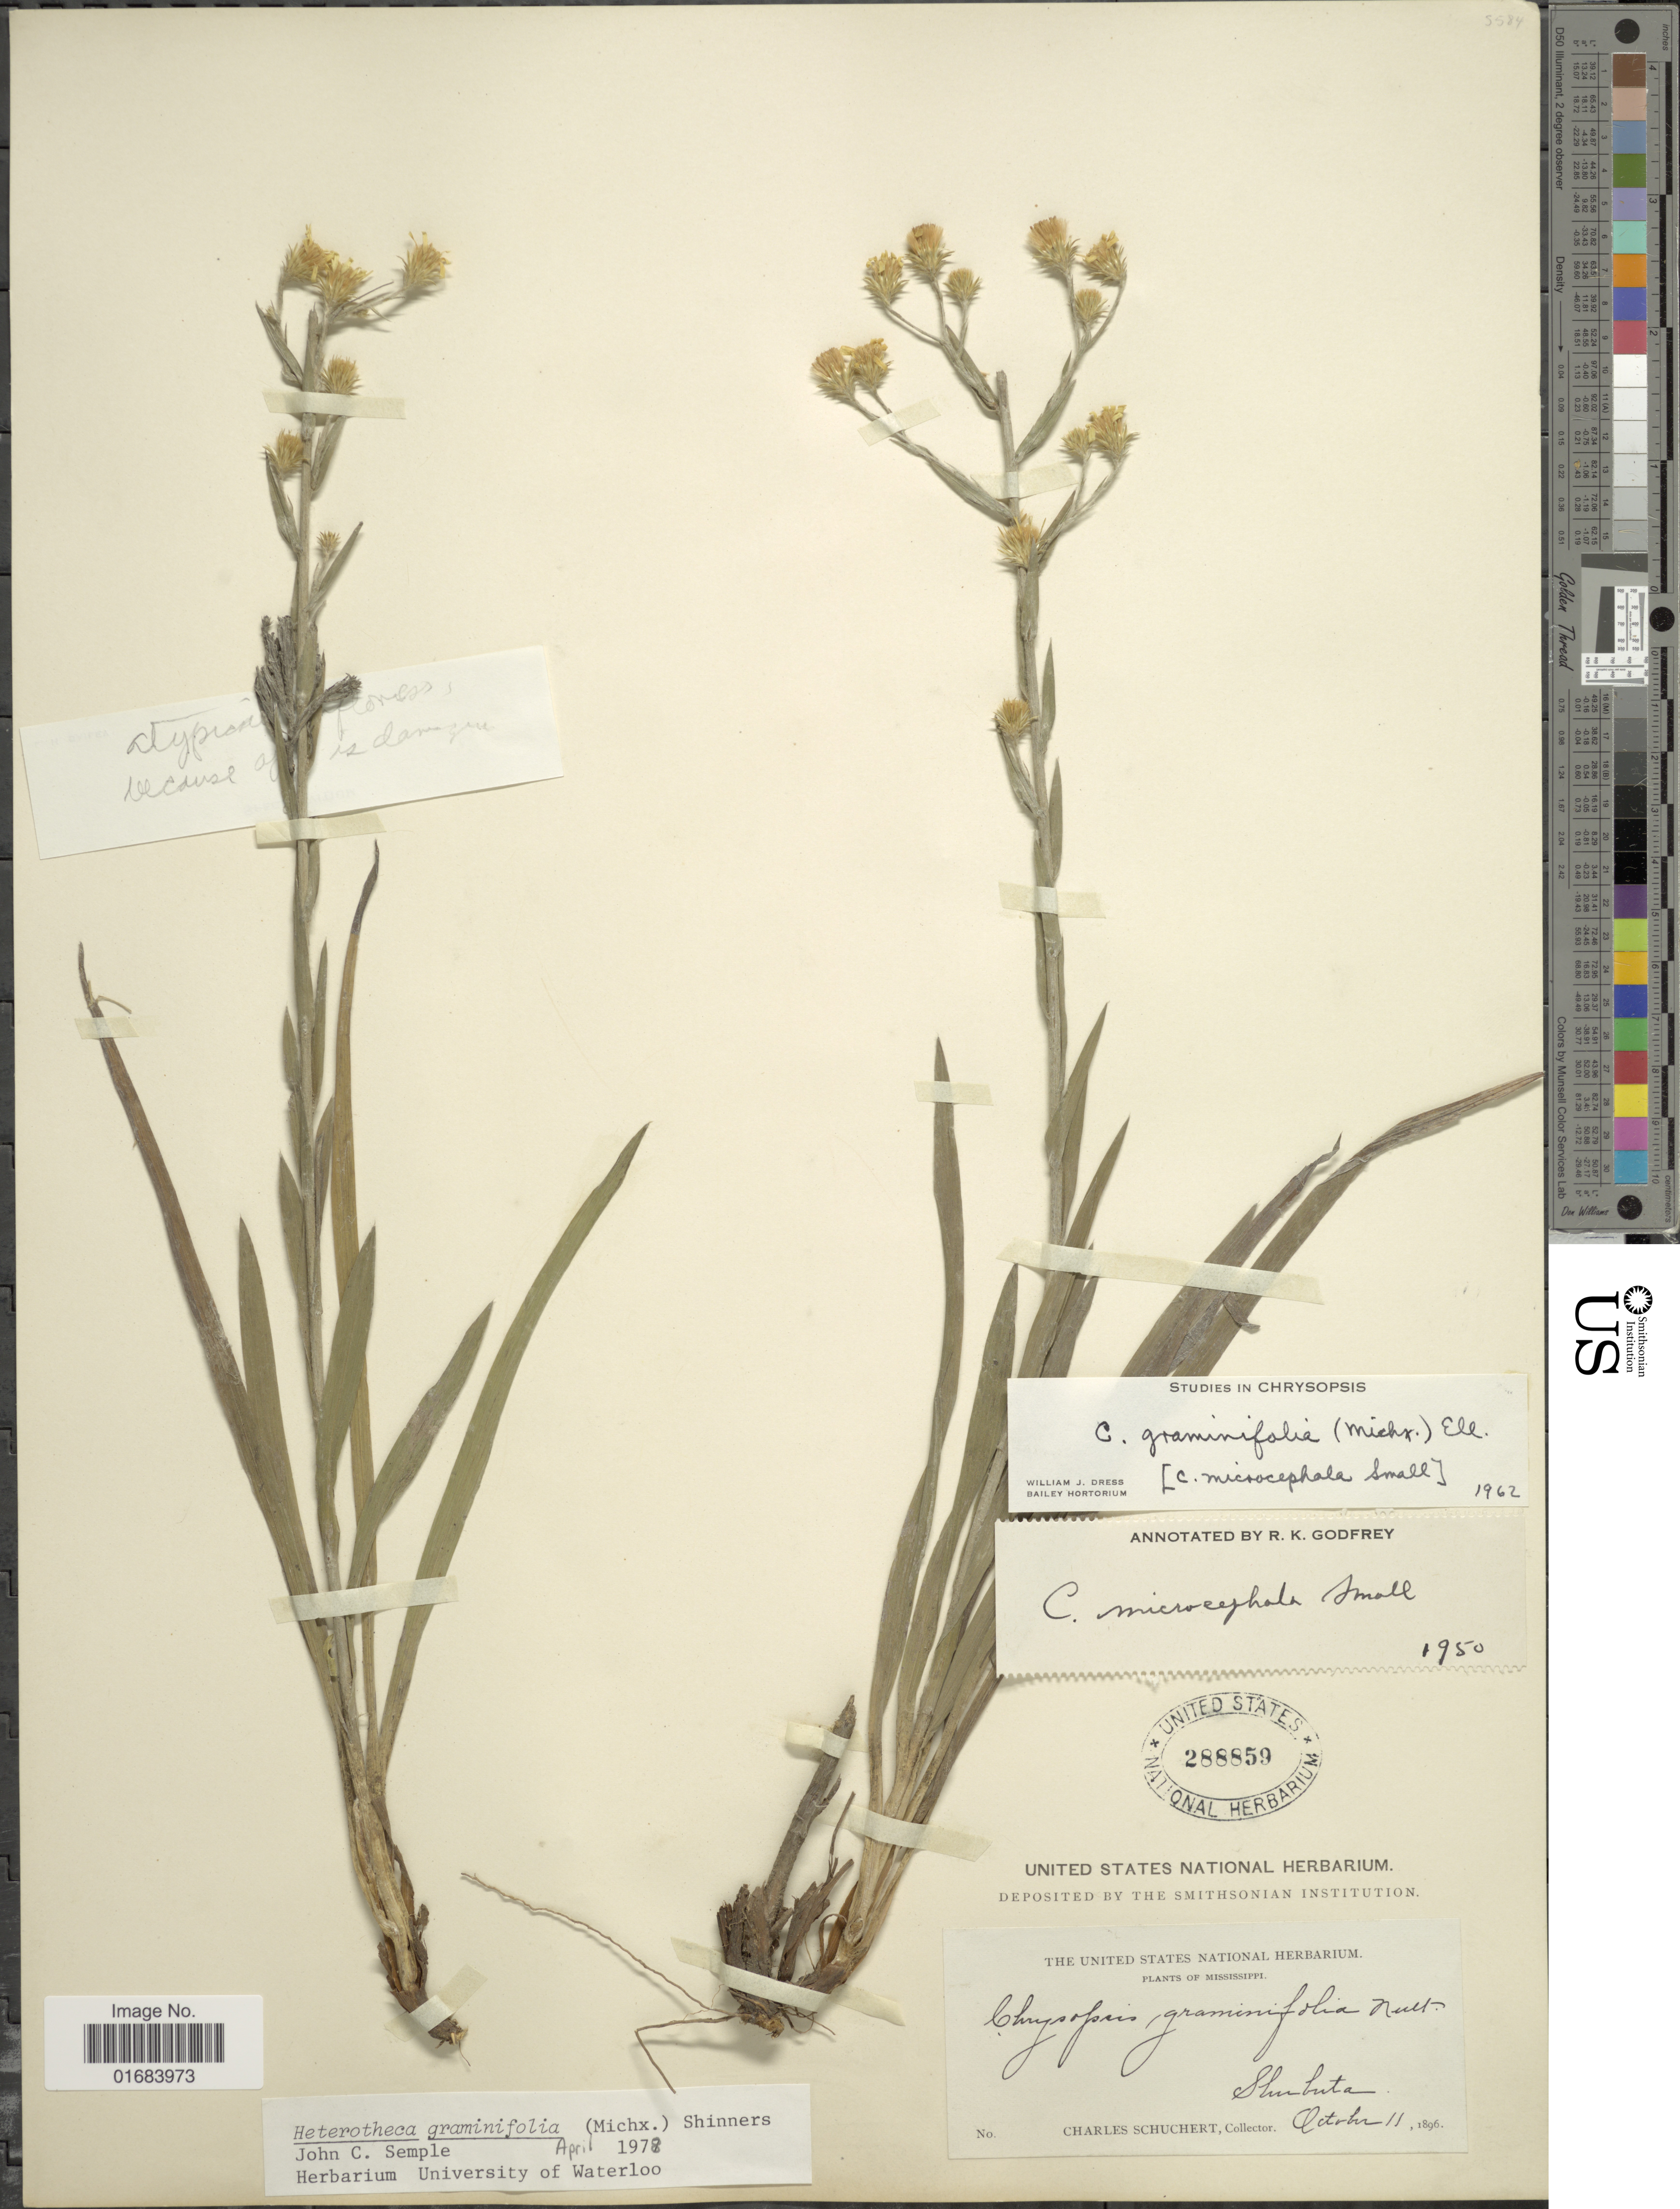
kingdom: Plantae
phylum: Tracheophyta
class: Magnoliopsida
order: Asterales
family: Asteraceae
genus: Pityopsis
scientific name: Pityopsis graminifolia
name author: (Michx.) Nutt.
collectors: C. Schuchert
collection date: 1896-10-11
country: United States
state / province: Mississippi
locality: Shubuta.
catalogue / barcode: US 288859